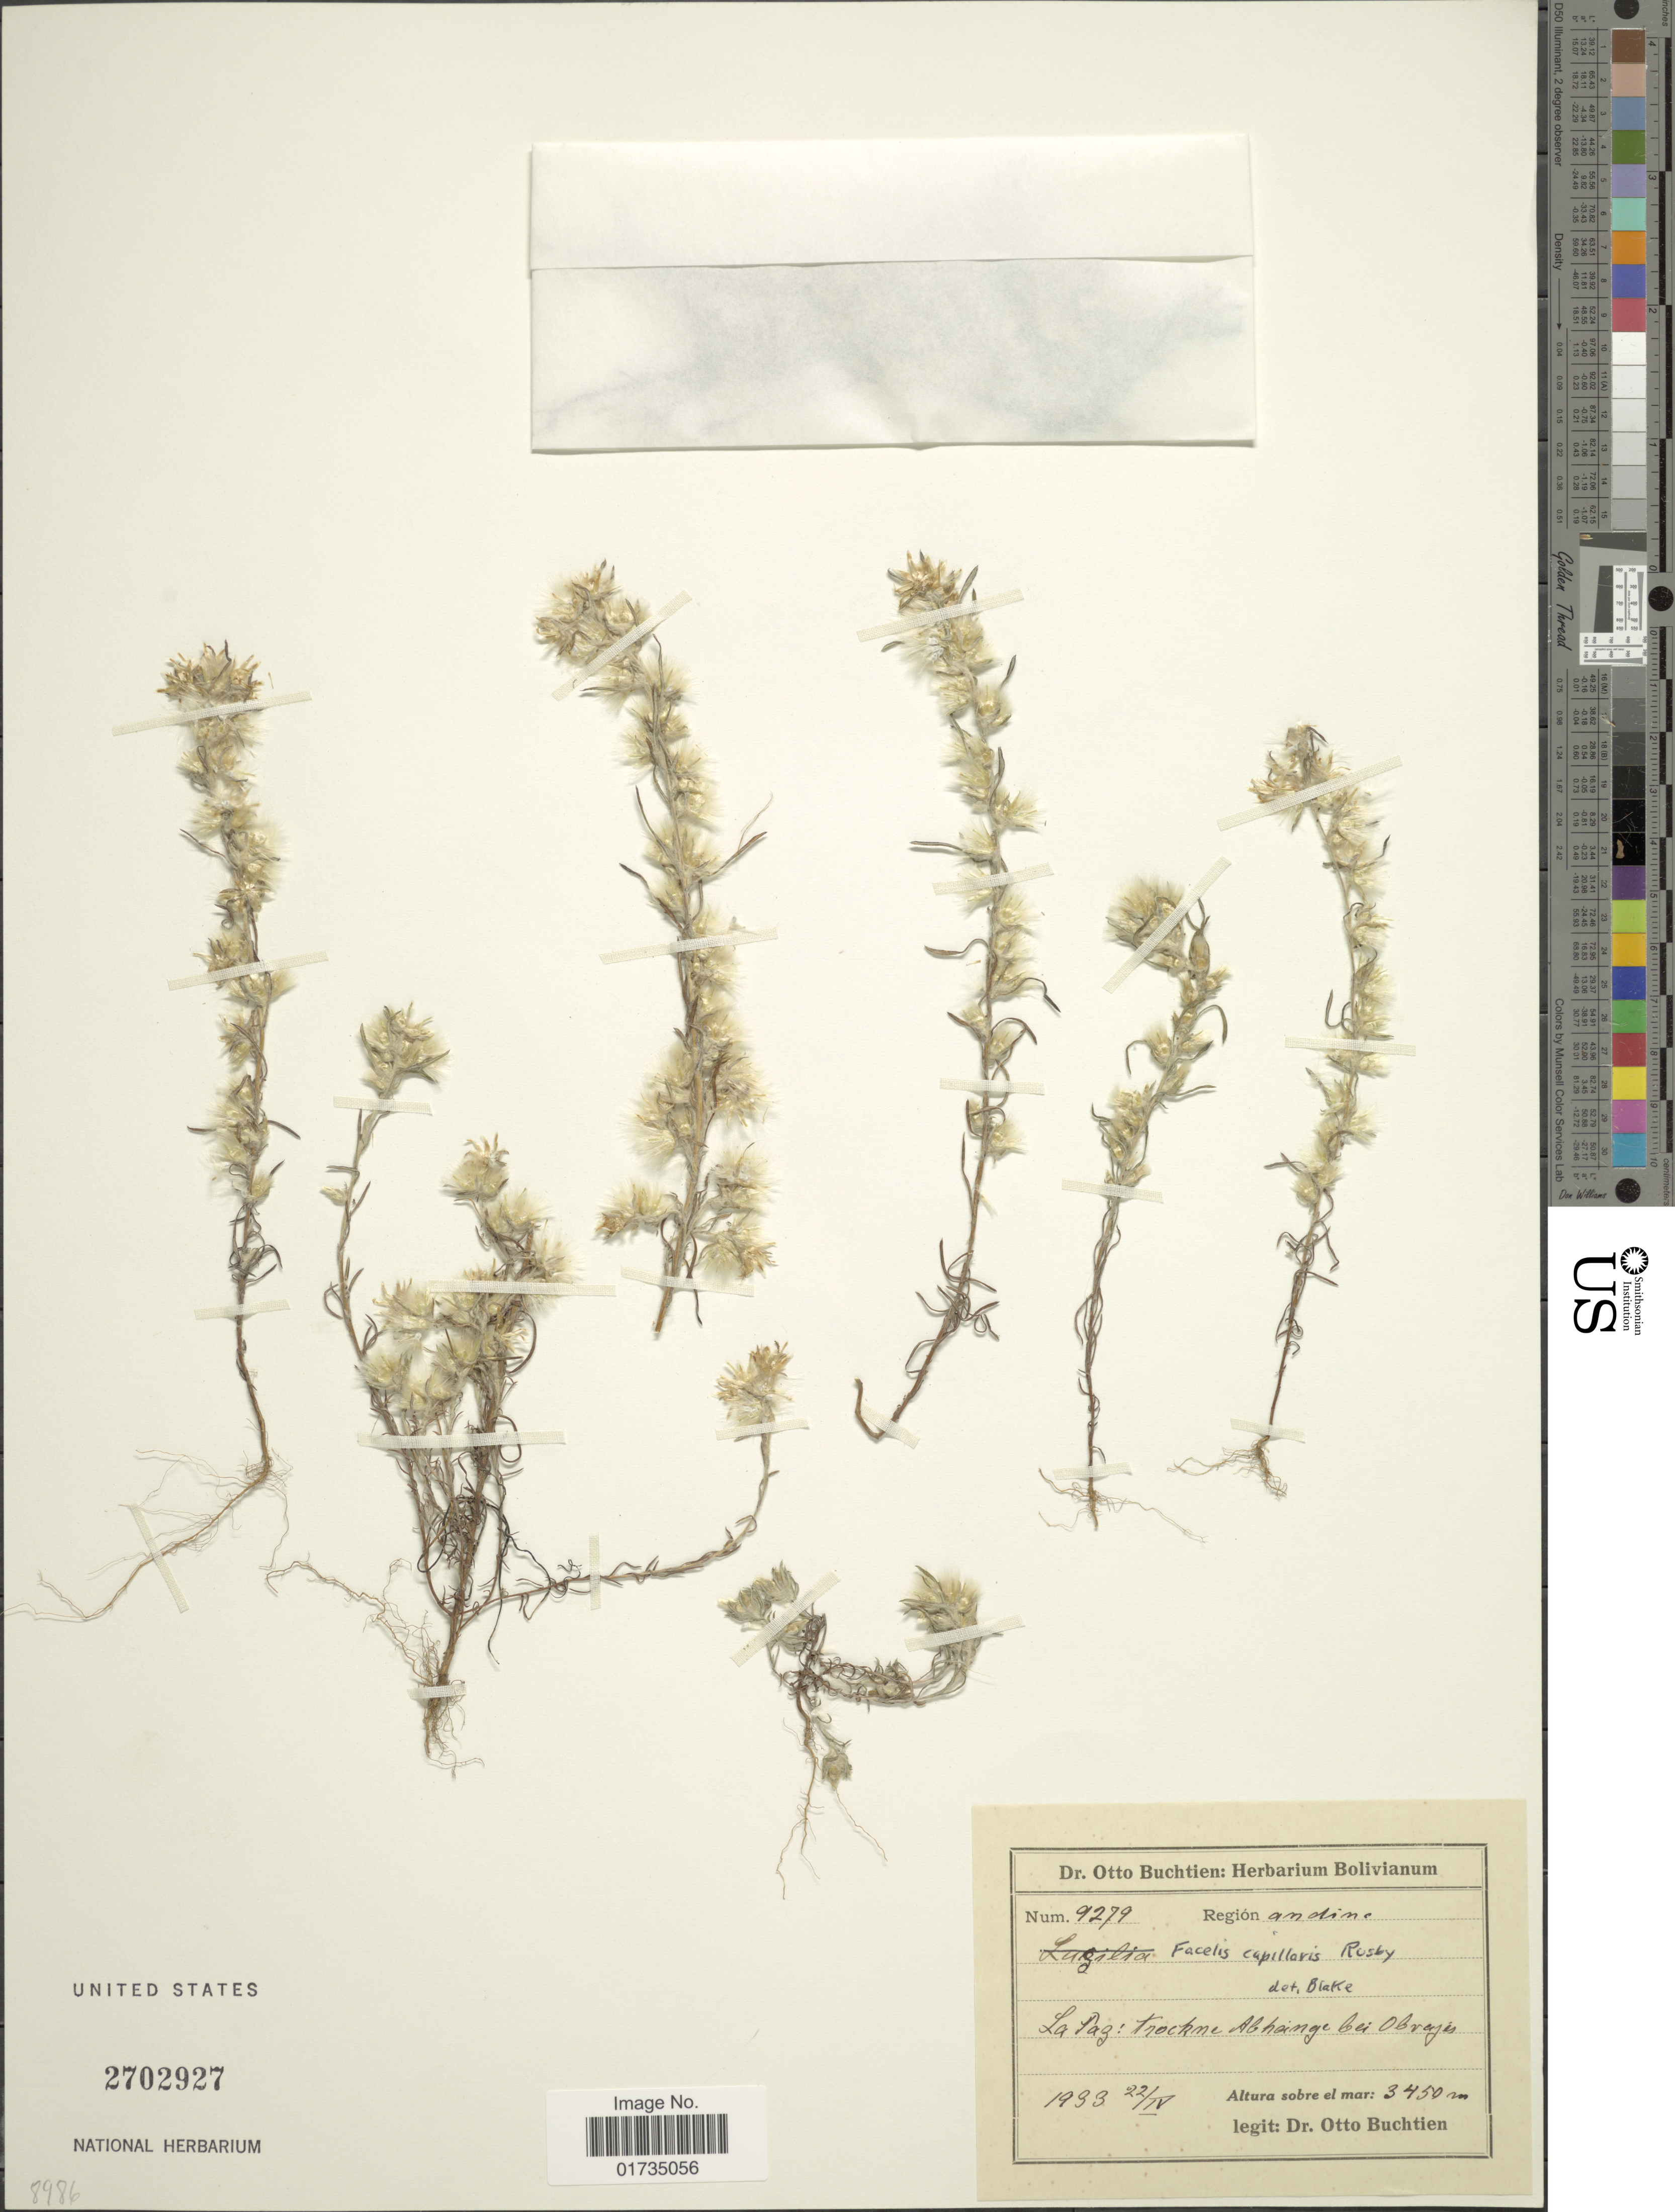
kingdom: Plantae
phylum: Tracheophyta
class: Magnoliopsida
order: Asterales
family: Asteraceae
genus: Facelis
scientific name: Facelis capillaris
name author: Rusby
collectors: O. Buchtien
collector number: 9279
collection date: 1932-04-22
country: Bolivia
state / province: La Paz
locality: near Obrajes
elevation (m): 3450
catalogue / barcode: US 2702927